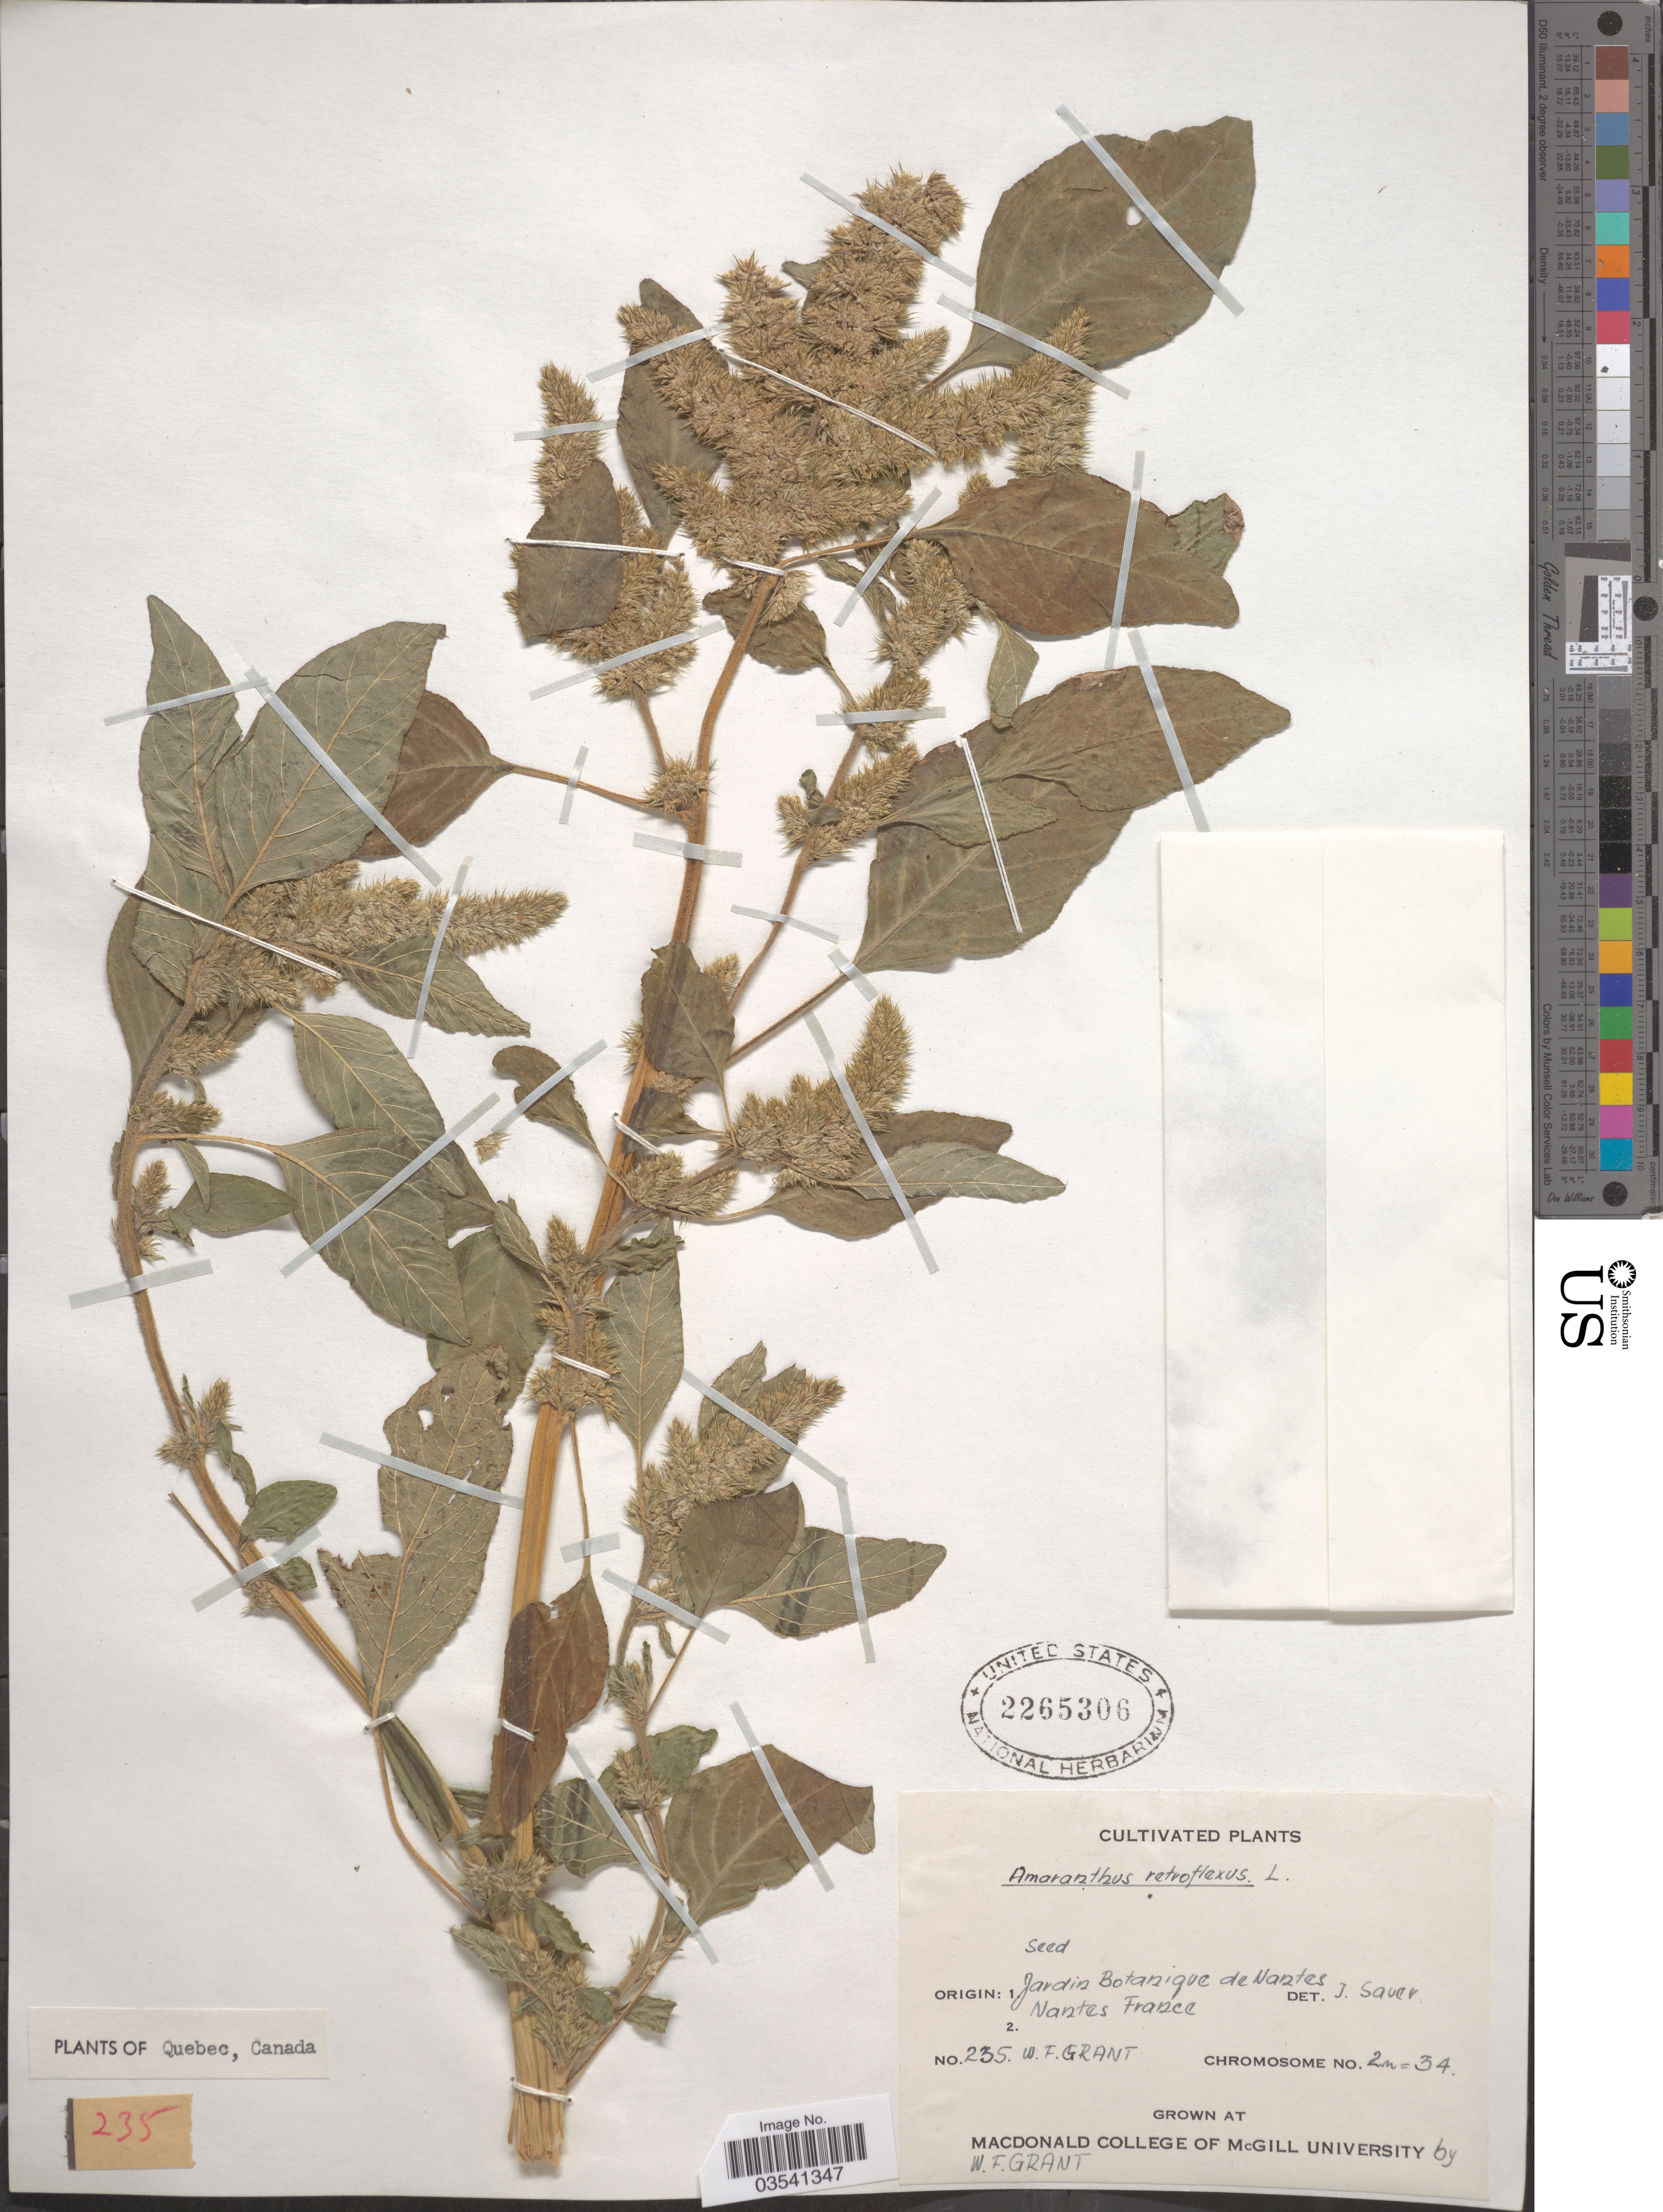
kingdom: Plantae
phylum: Tracheophyta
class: Magnoliopsida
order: Caryophyllales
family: Amaranthaceae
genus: Amaranthus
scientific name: Amaranthus retroflexus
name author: L.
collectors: W. Grant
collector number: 235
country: Canada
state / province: Quebec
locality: Grown at MacDonald College of McGill University.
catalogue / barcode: US 2265306